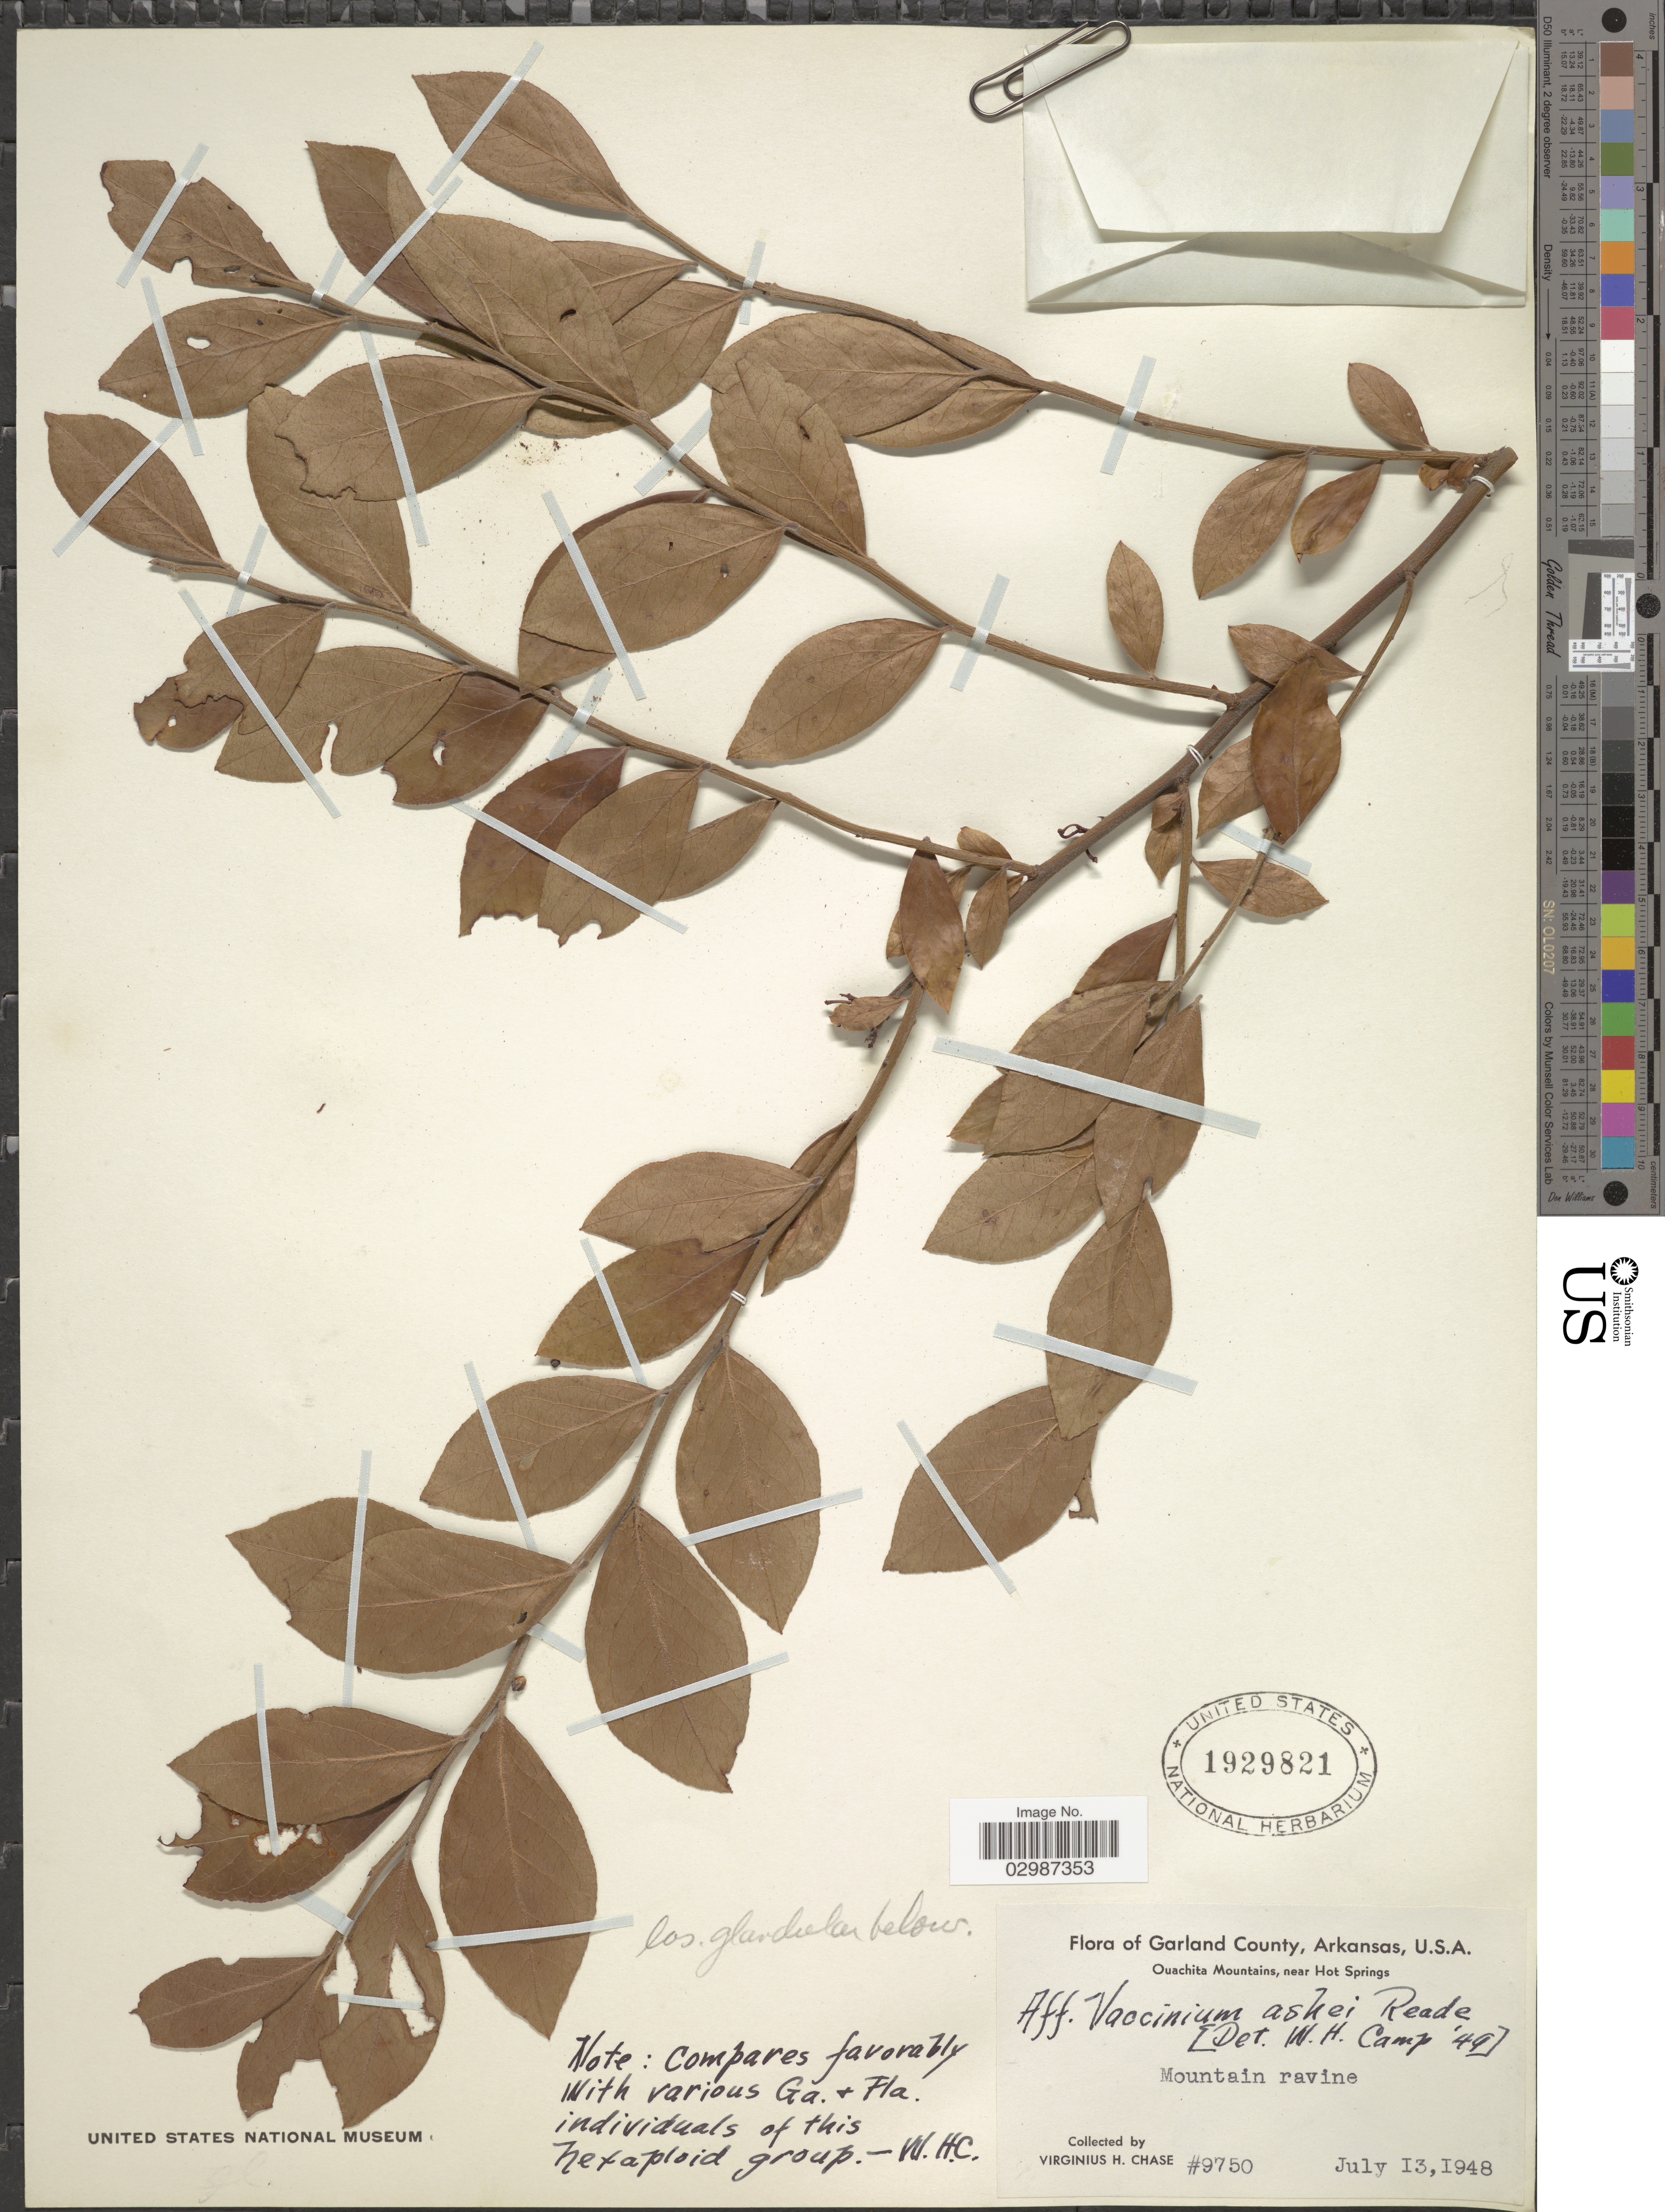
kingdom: Plantae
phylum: Tracheophyta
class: Magnoliopsida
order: Ericales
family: Ericaceae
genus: Vaccinium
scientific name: Vaccinium ashei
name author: J.M. Reade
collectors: V. H. Chase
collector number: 9750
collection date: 1948-07-13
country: United States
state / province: Arkansas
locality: Garland County, Ouachita Mountains, near Hot Springs.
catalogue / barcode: US 1929821